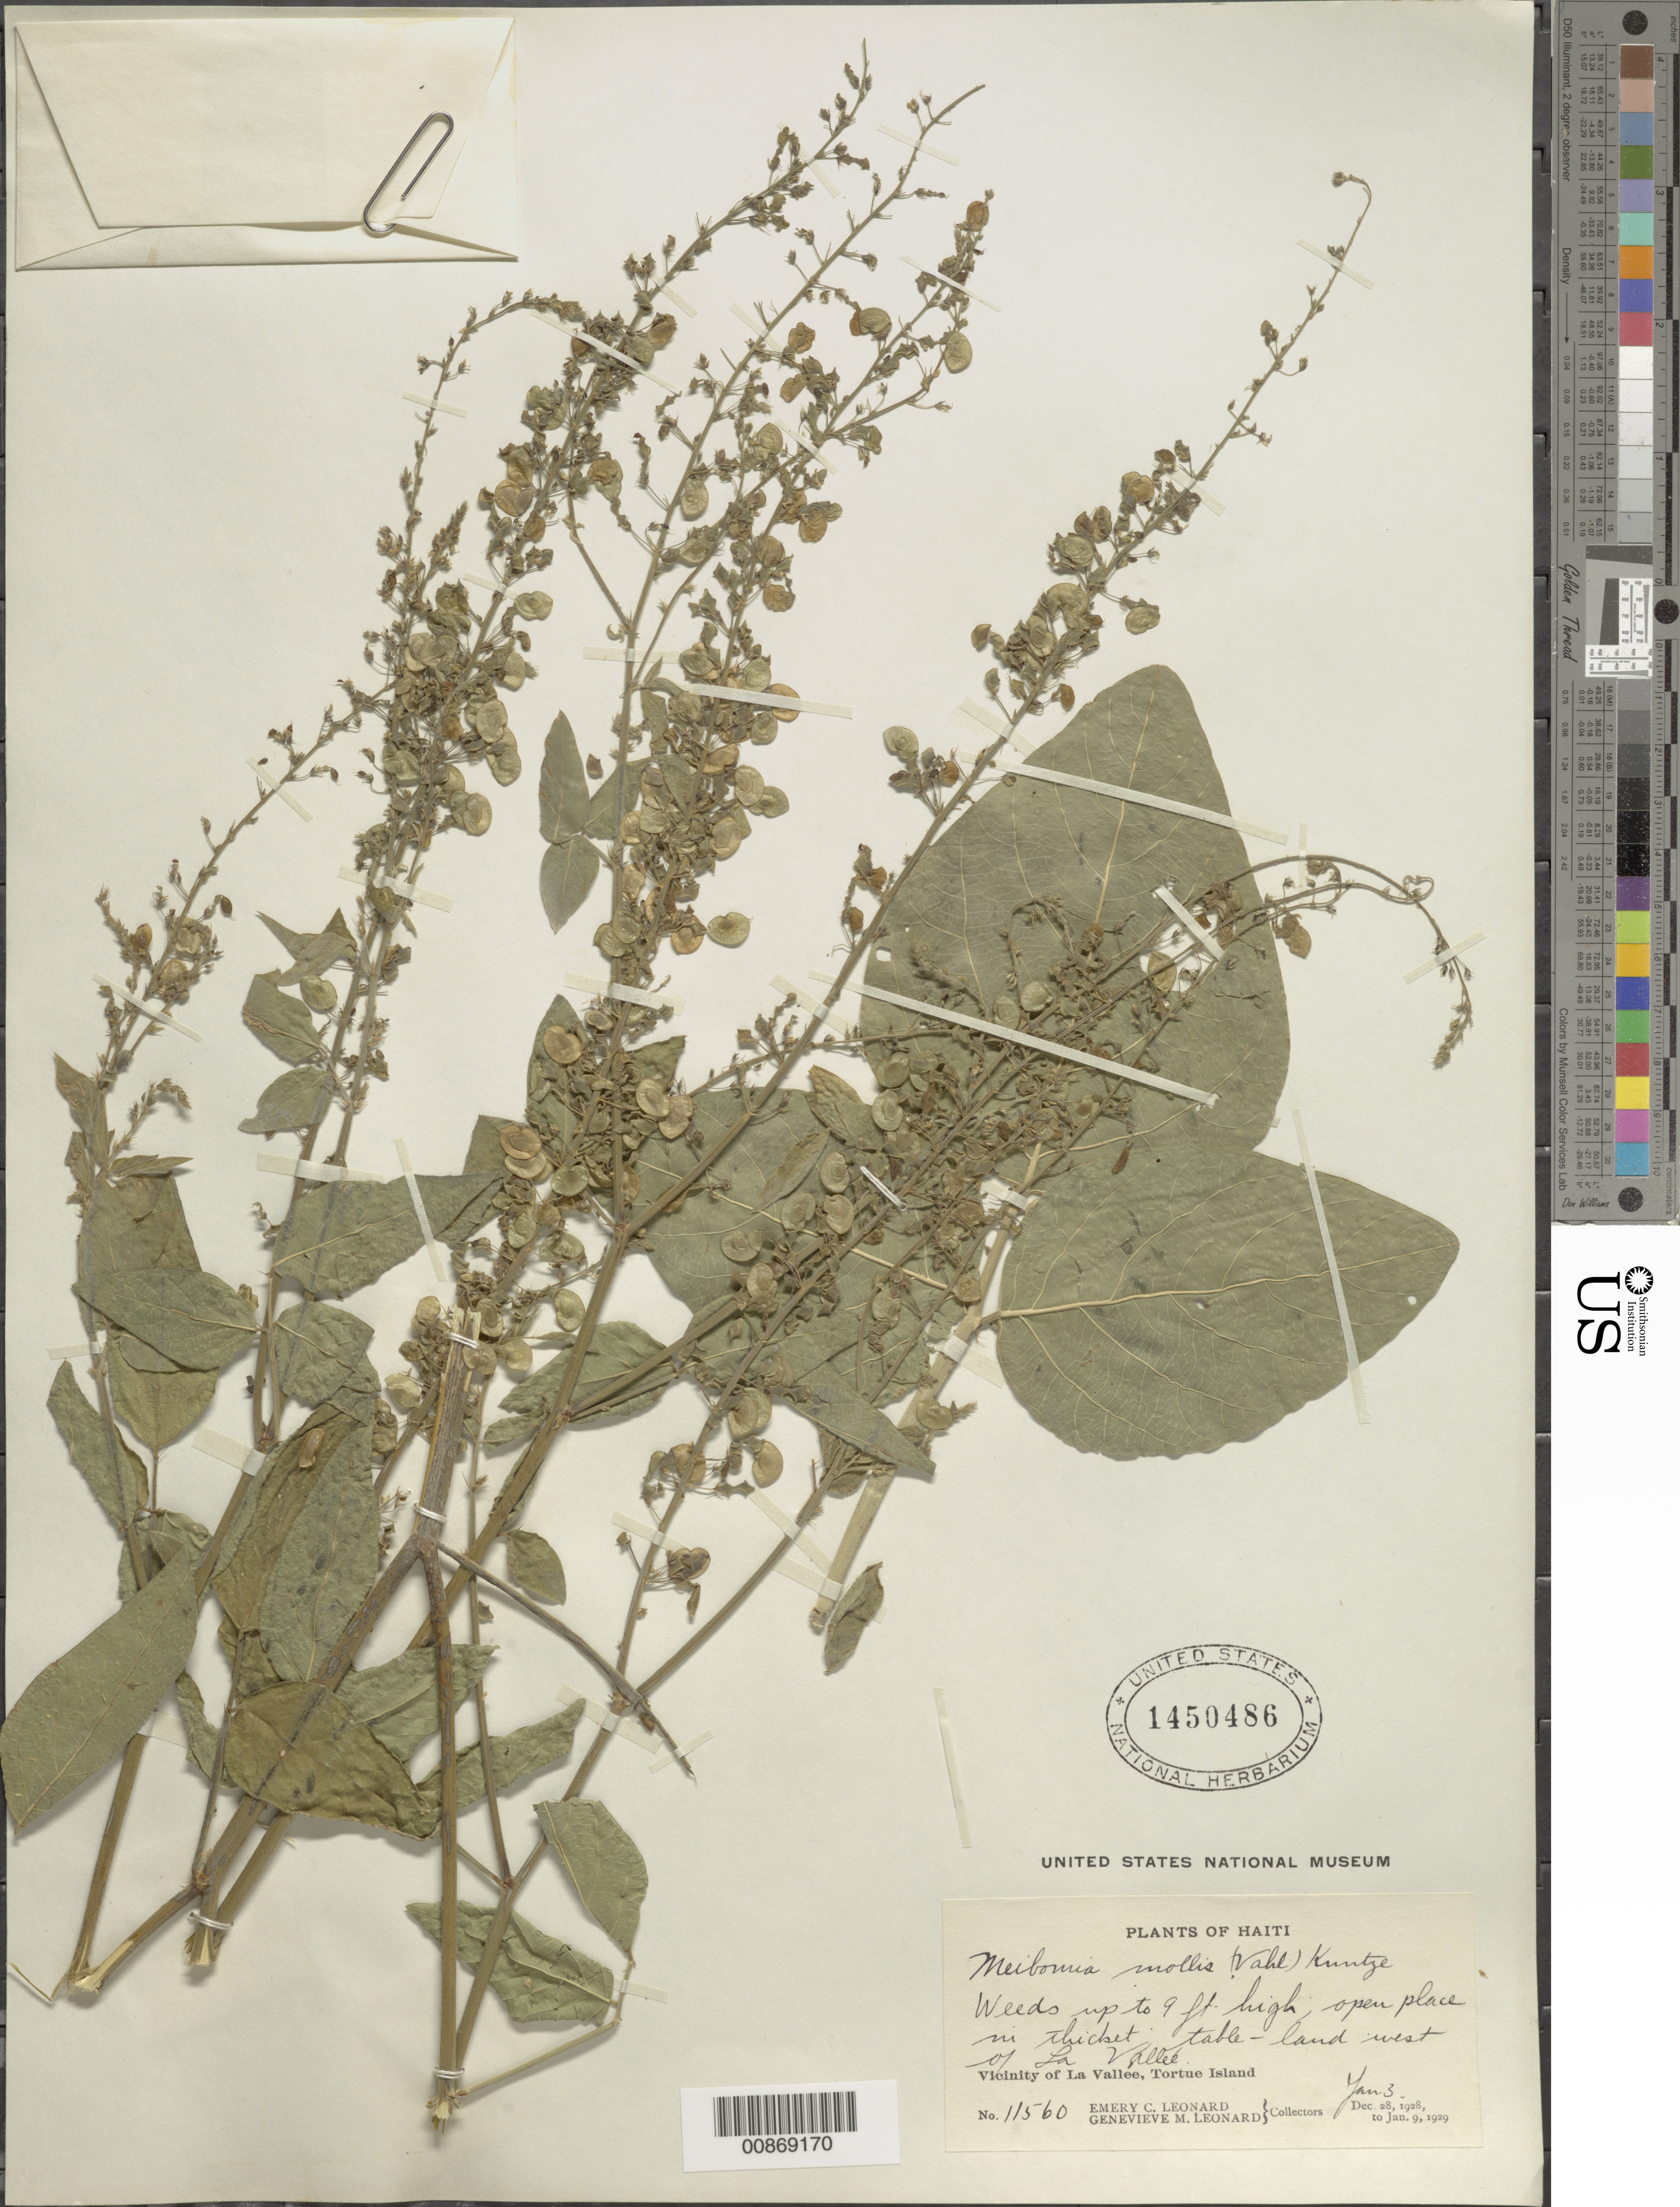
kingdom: Plantae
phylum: Tracheophyta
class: Magnoliopsida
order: Fabales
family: Fabaceae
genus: Desmodium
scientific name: Desmodium glabrum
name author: (Mill.) DC.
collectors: E. C. Leonard & G. M. Leonard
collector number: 11560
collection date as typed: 03 Jan 1929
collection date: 1929-01-03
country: Haiti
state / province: Nord-Óuest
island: Île de la Tortue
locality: Vicinity of La Vallée, Tortue Island. Table-land west of La Vallée.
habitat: Open place in thicket.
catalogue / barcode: US 1450486